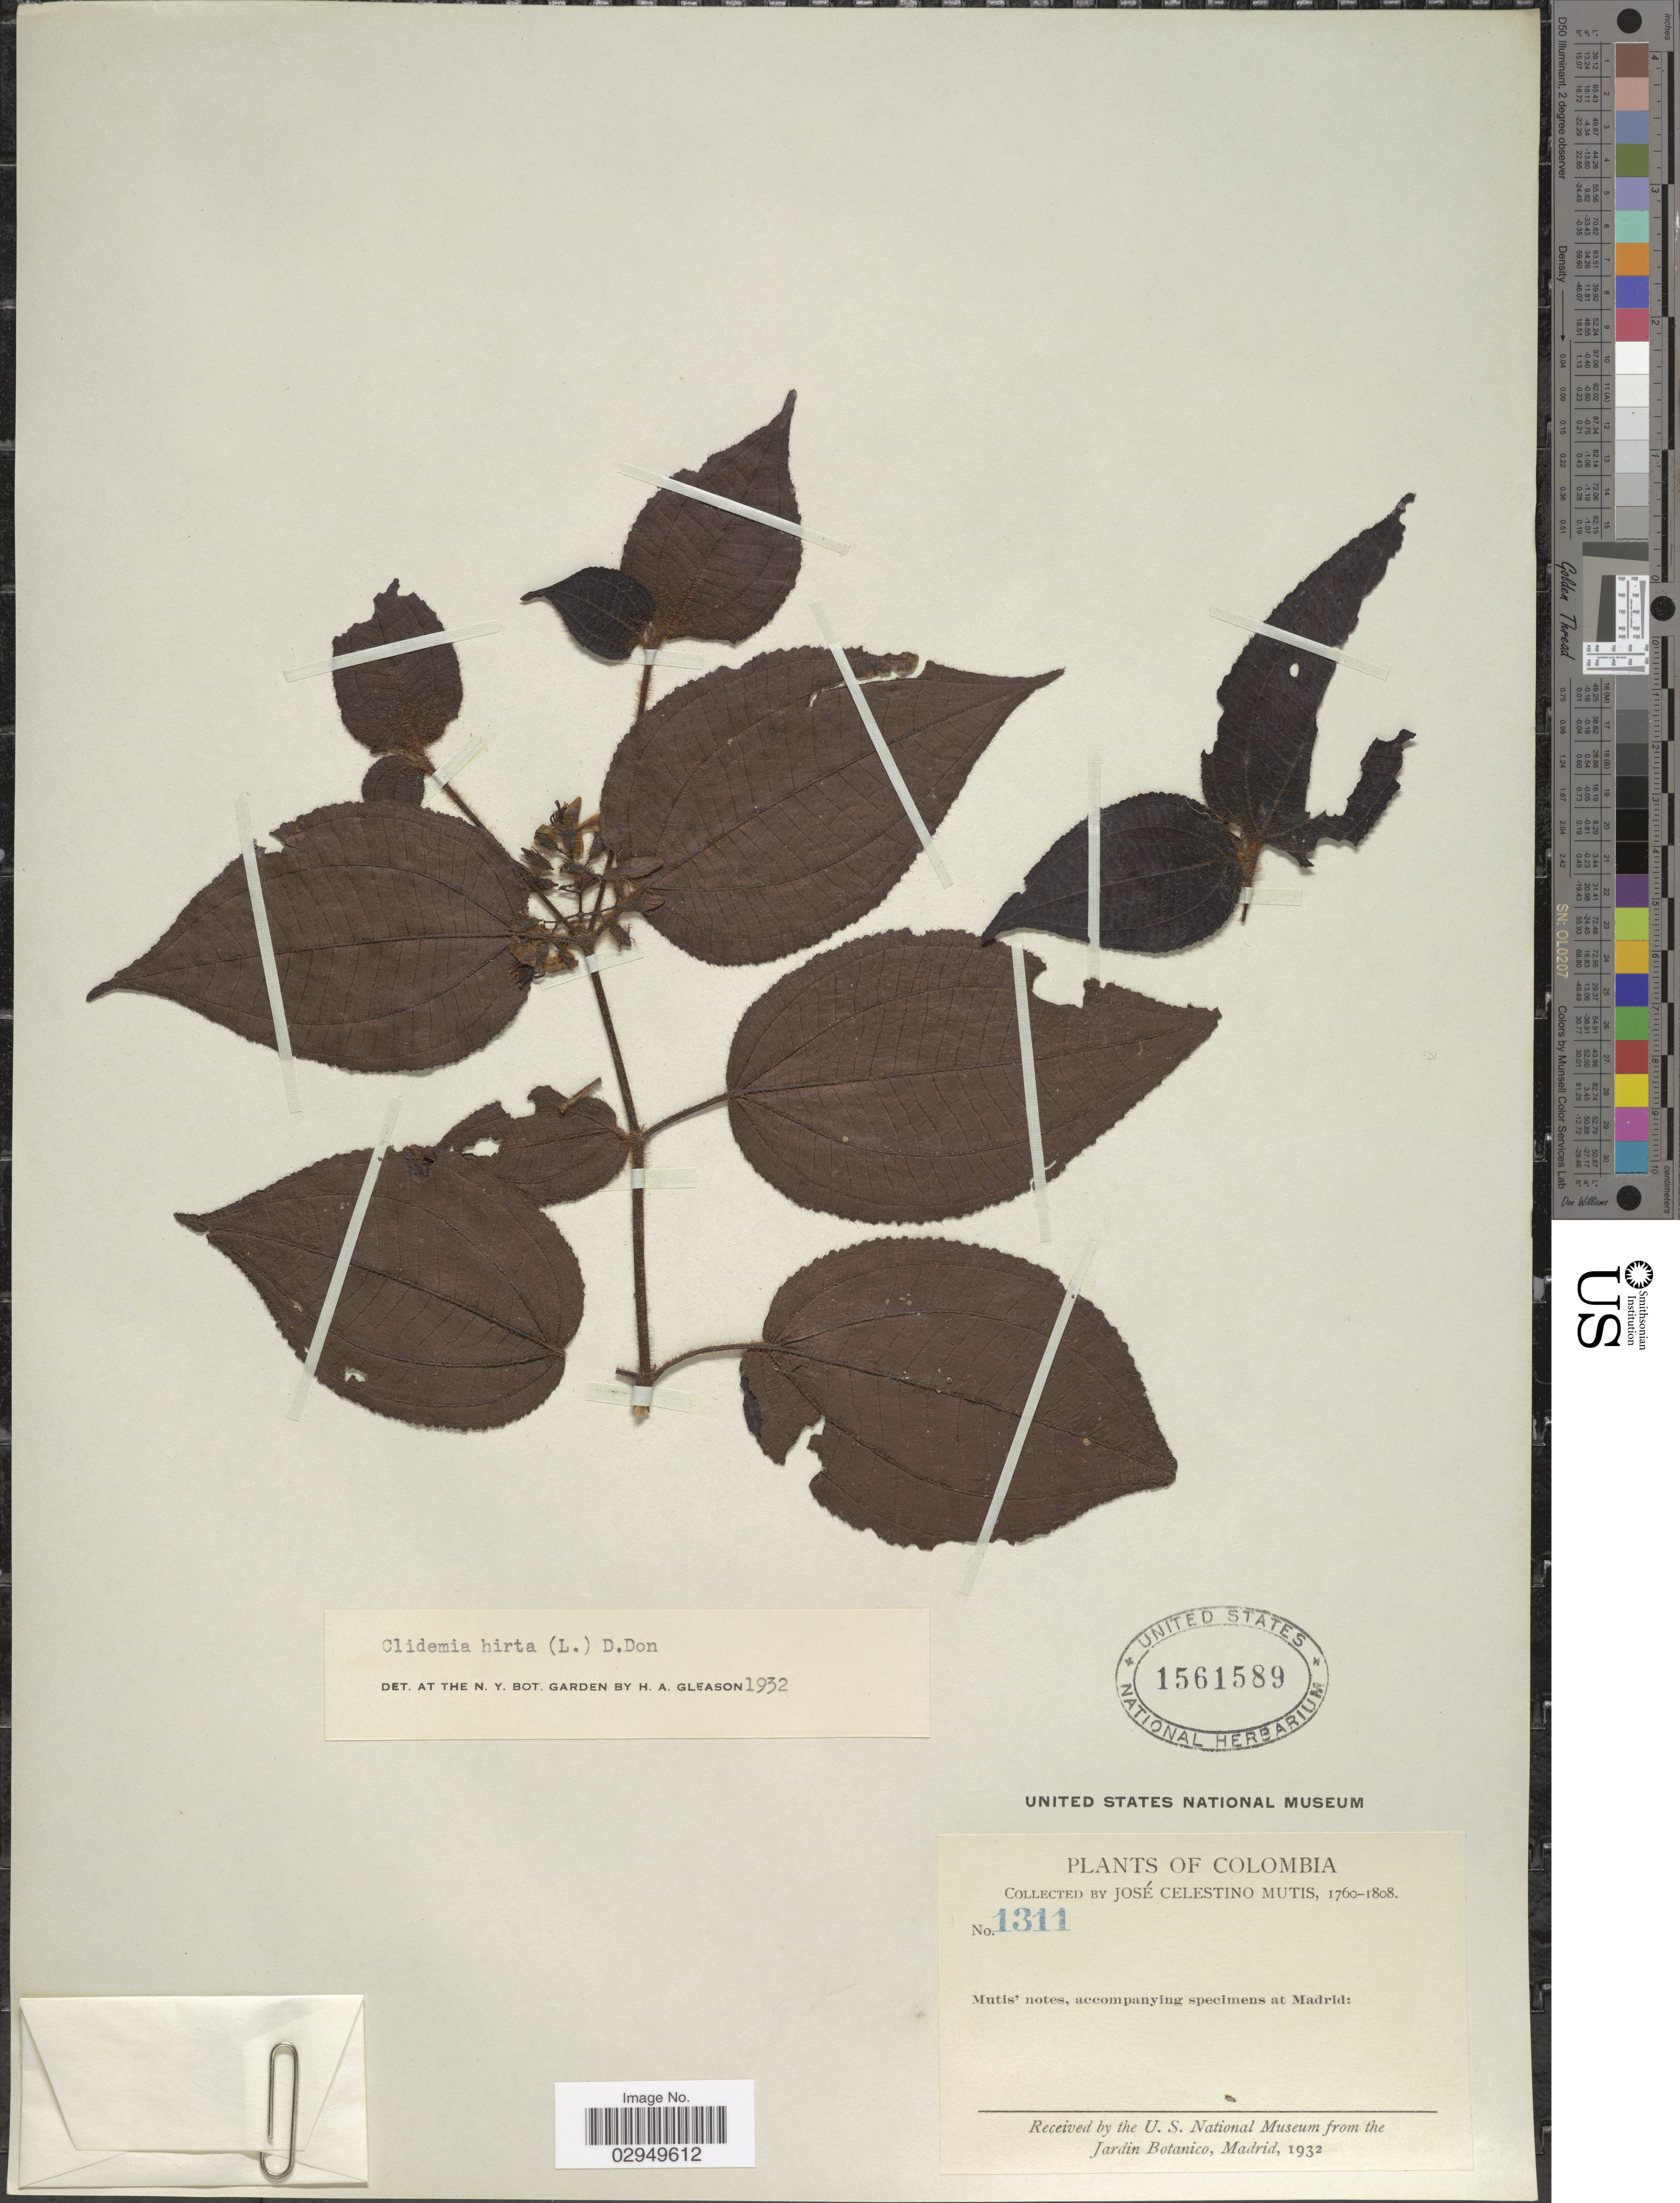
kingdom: Plantae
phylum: Tracheophyta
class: Magnoliopsida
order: Myrtales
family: Melastomataceae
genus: Clidemia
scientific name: Clidemia hirta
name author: (L.) D. Don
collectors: J. C. B. Mutis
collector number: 1311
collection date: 1760/1808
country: Colombia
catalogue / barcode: US 1561589